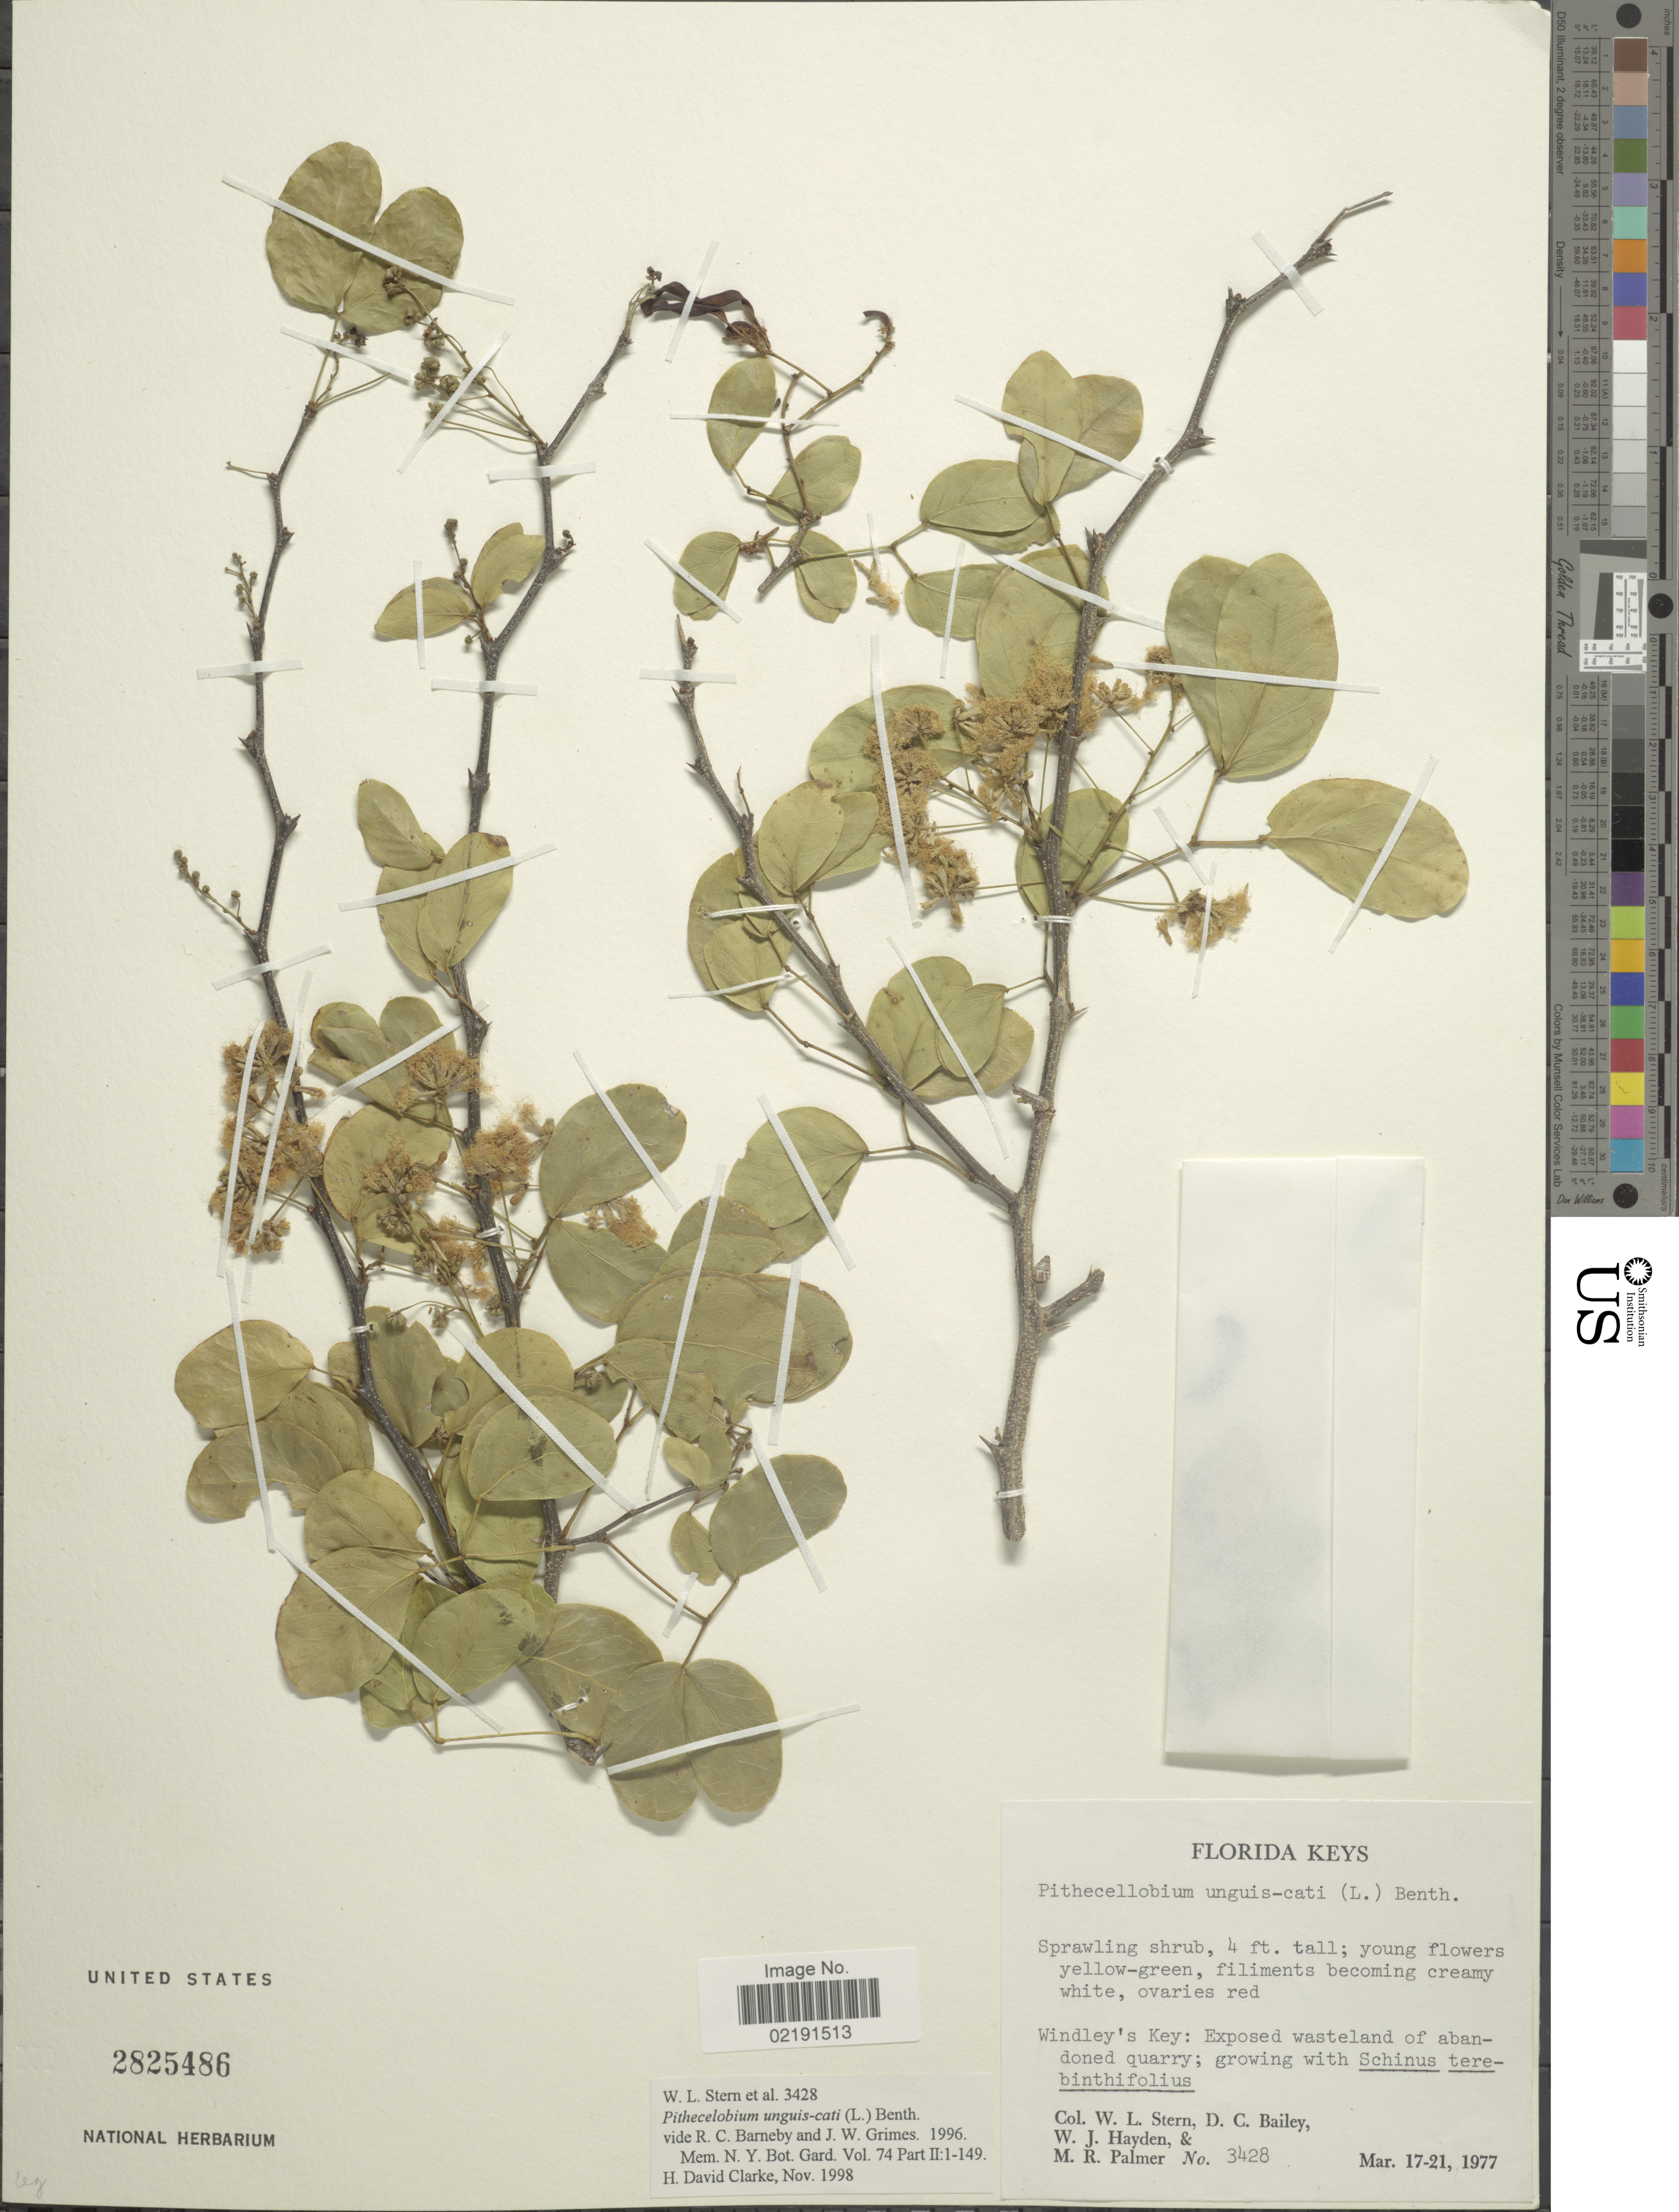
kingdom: Plantae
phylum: Tracheophyta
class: Magnoliopsida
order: Fabales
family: Fabaceae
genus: Pithecellobium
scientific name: Pithecellobium unguis-cati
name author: (L.) Benth.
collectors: W. L. Stern, D. C. Bailey, W. Hayden & M. R. Palmer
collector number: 3428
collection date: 1977-03-17/1977-03-21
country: United States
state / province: Florida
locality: Florida Keys. Windley's Key: Exposed wasteland of abandoned quarry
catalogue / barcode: US 2825486